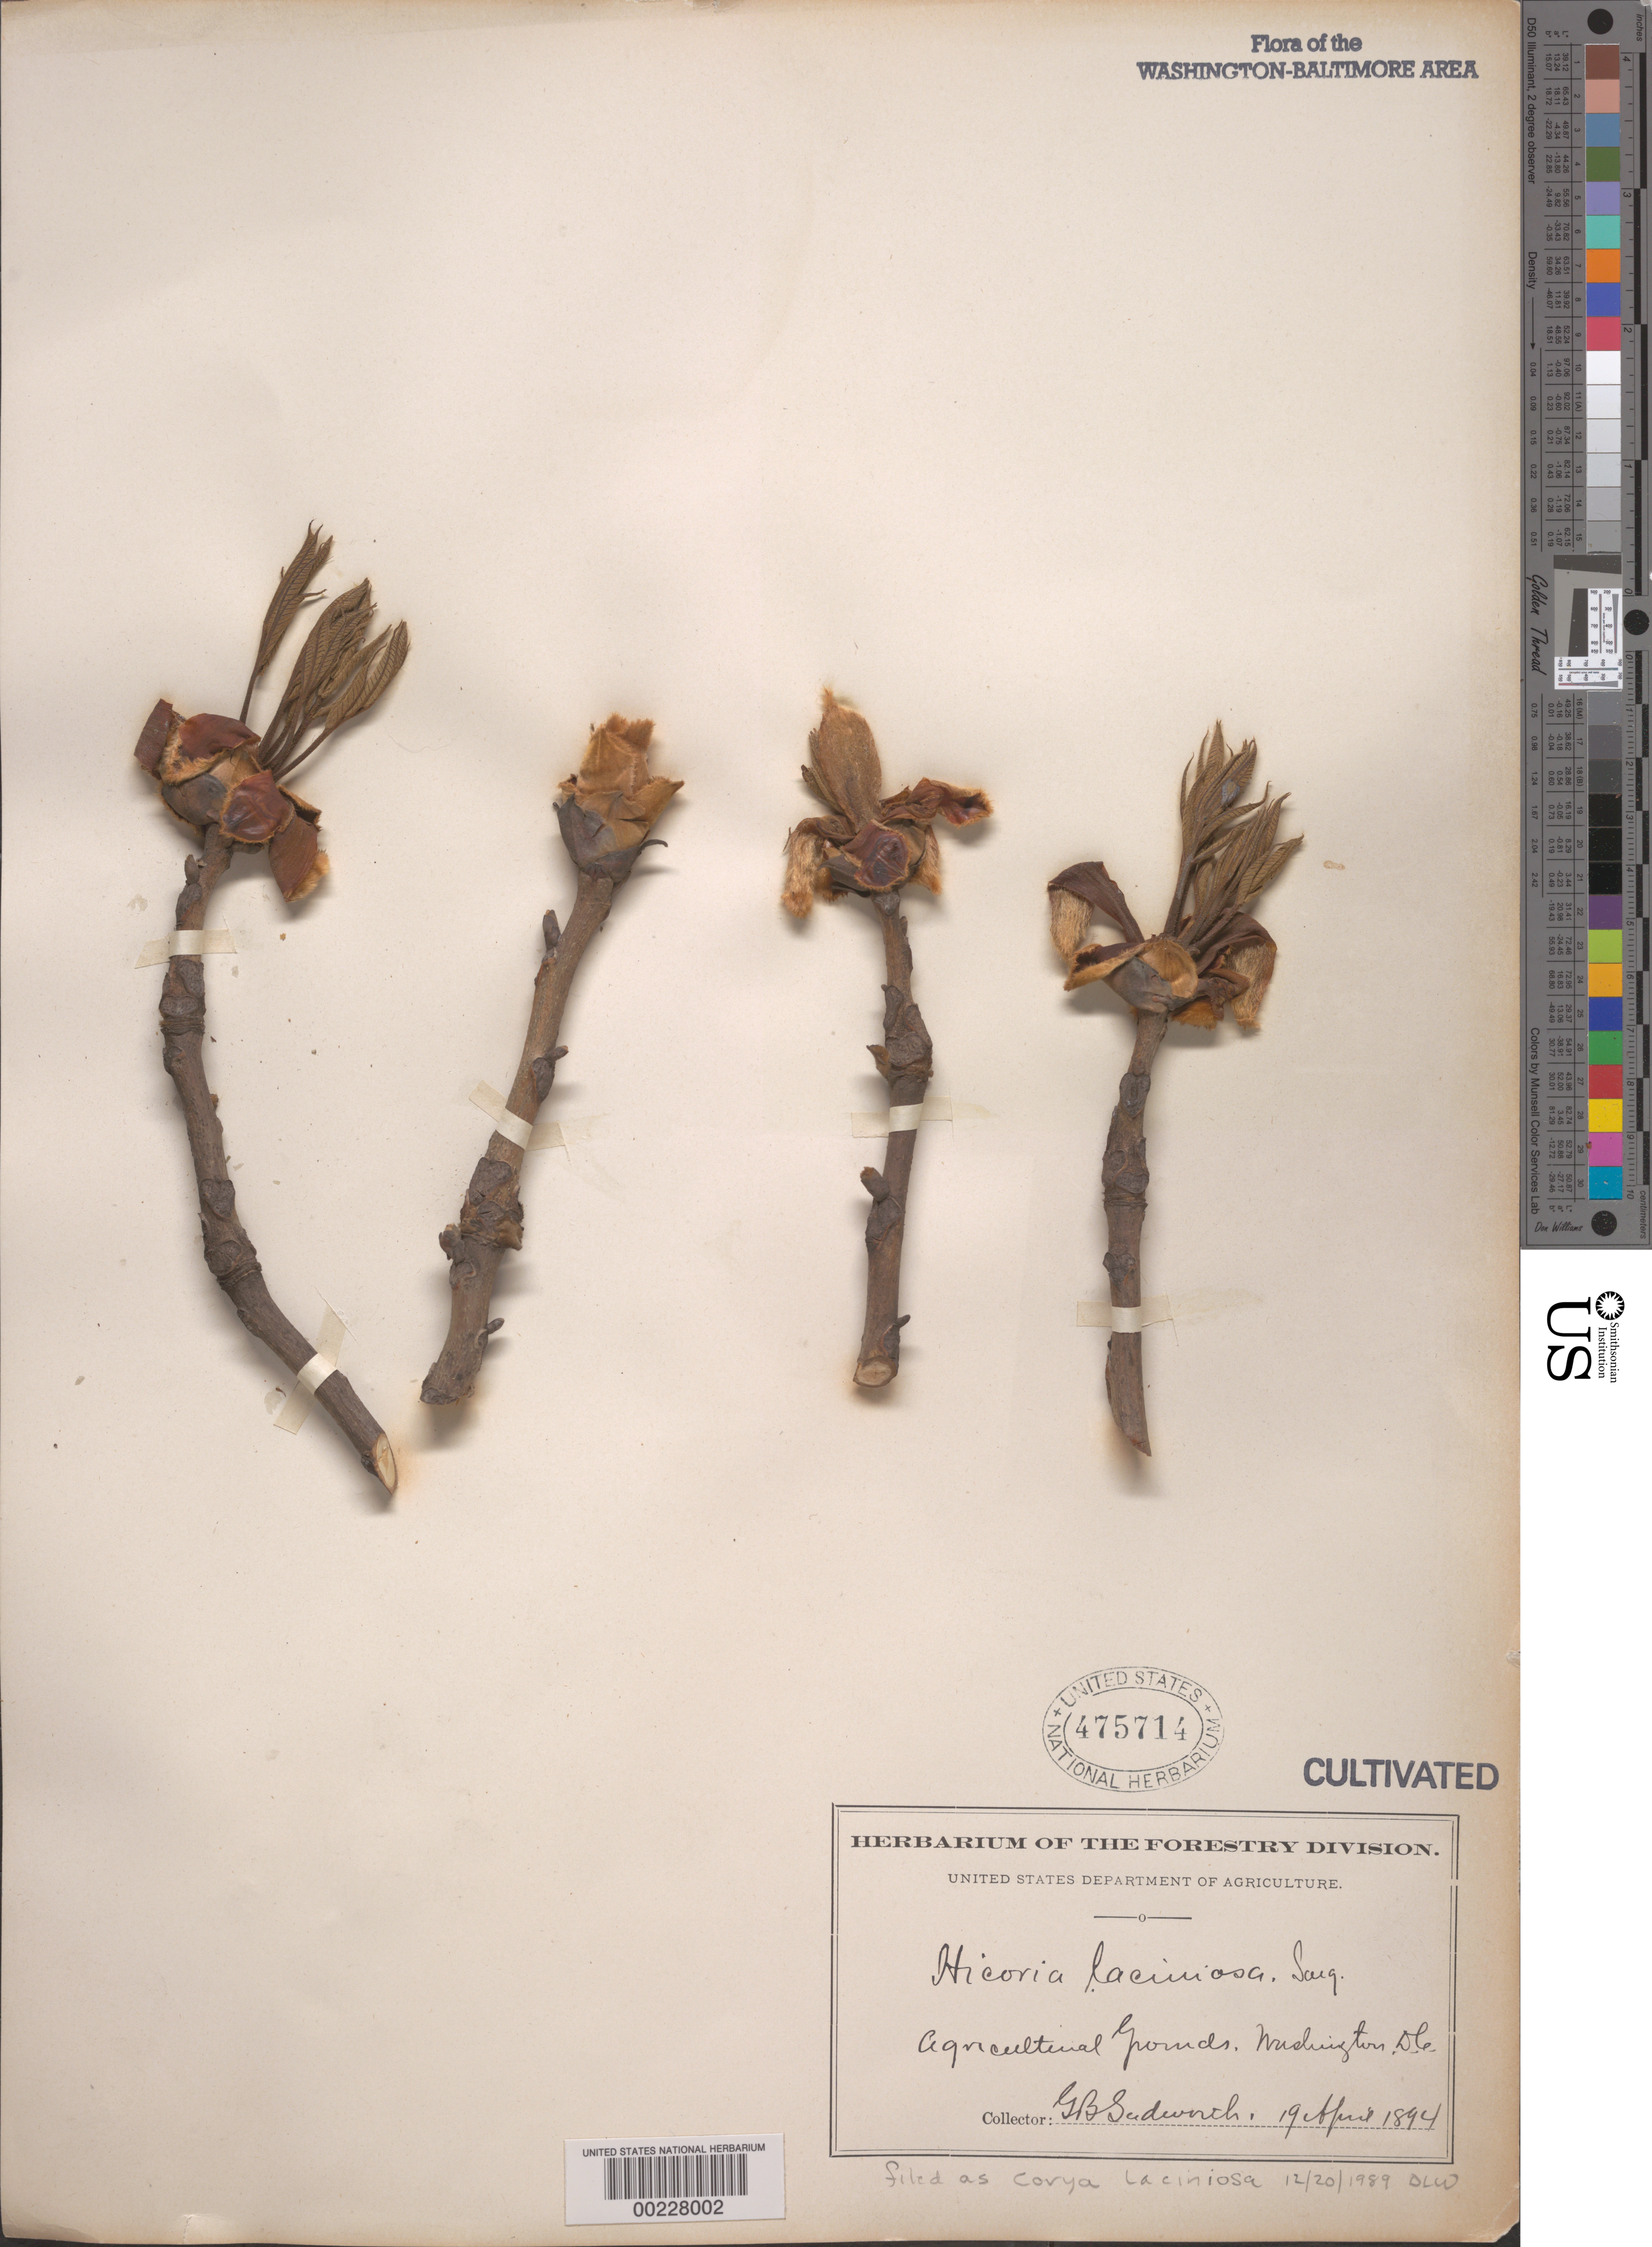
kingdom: Plantae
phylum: Tracheophyta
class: Magnoliopsida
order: Fagales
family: Juglandaceae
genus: Carya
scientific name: Carya laciniosa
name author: (F. Michx.) G. Don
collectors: G. B. Sudworth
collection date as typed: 19 Apr 1894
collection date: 1894-04-19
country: United States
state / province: District of Columbia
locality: Agricultural grounds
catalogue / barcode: US 475714